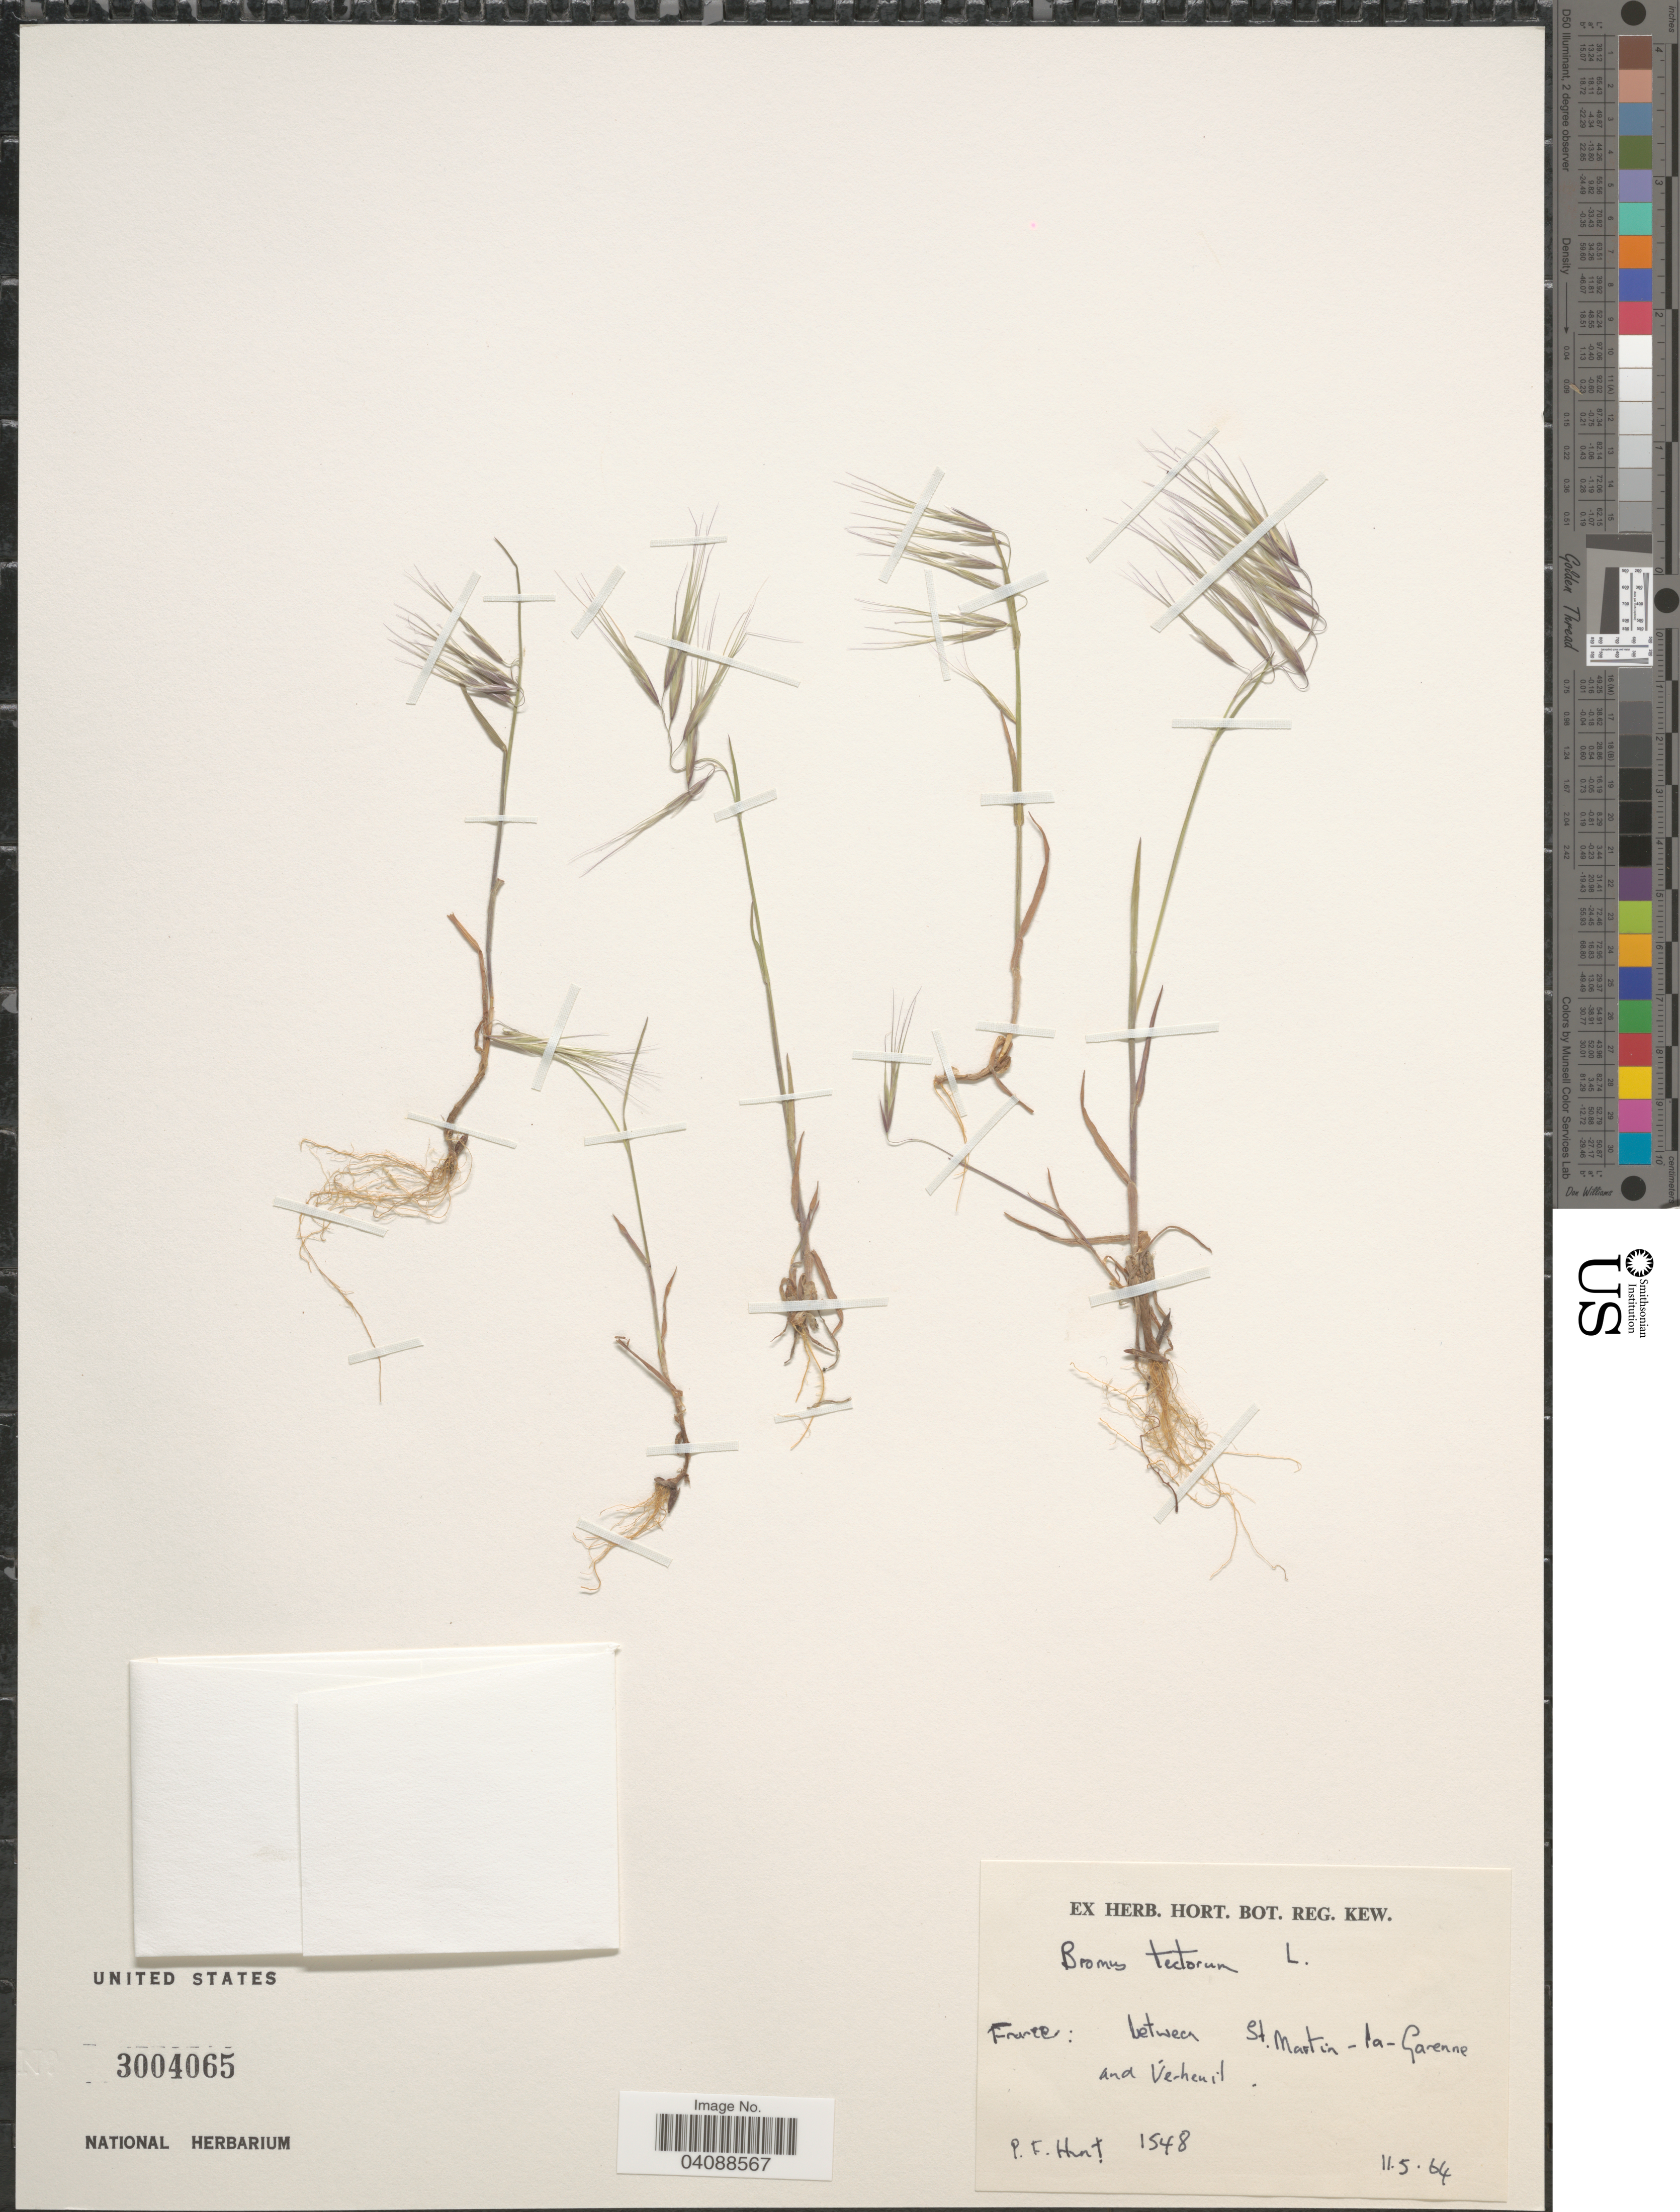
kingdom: Plantae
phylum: Tracheophyta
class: Liliopsida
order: Poales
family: Poaceae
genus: Bromus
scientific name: Bromus tectorum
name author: L.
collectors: P. F. Hunt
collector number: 1548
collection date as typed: Transcribed d/m/y: 11/5/64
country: France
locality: Between St. Martin - la - Garenne and Verneuil.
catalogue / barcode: US 3004065